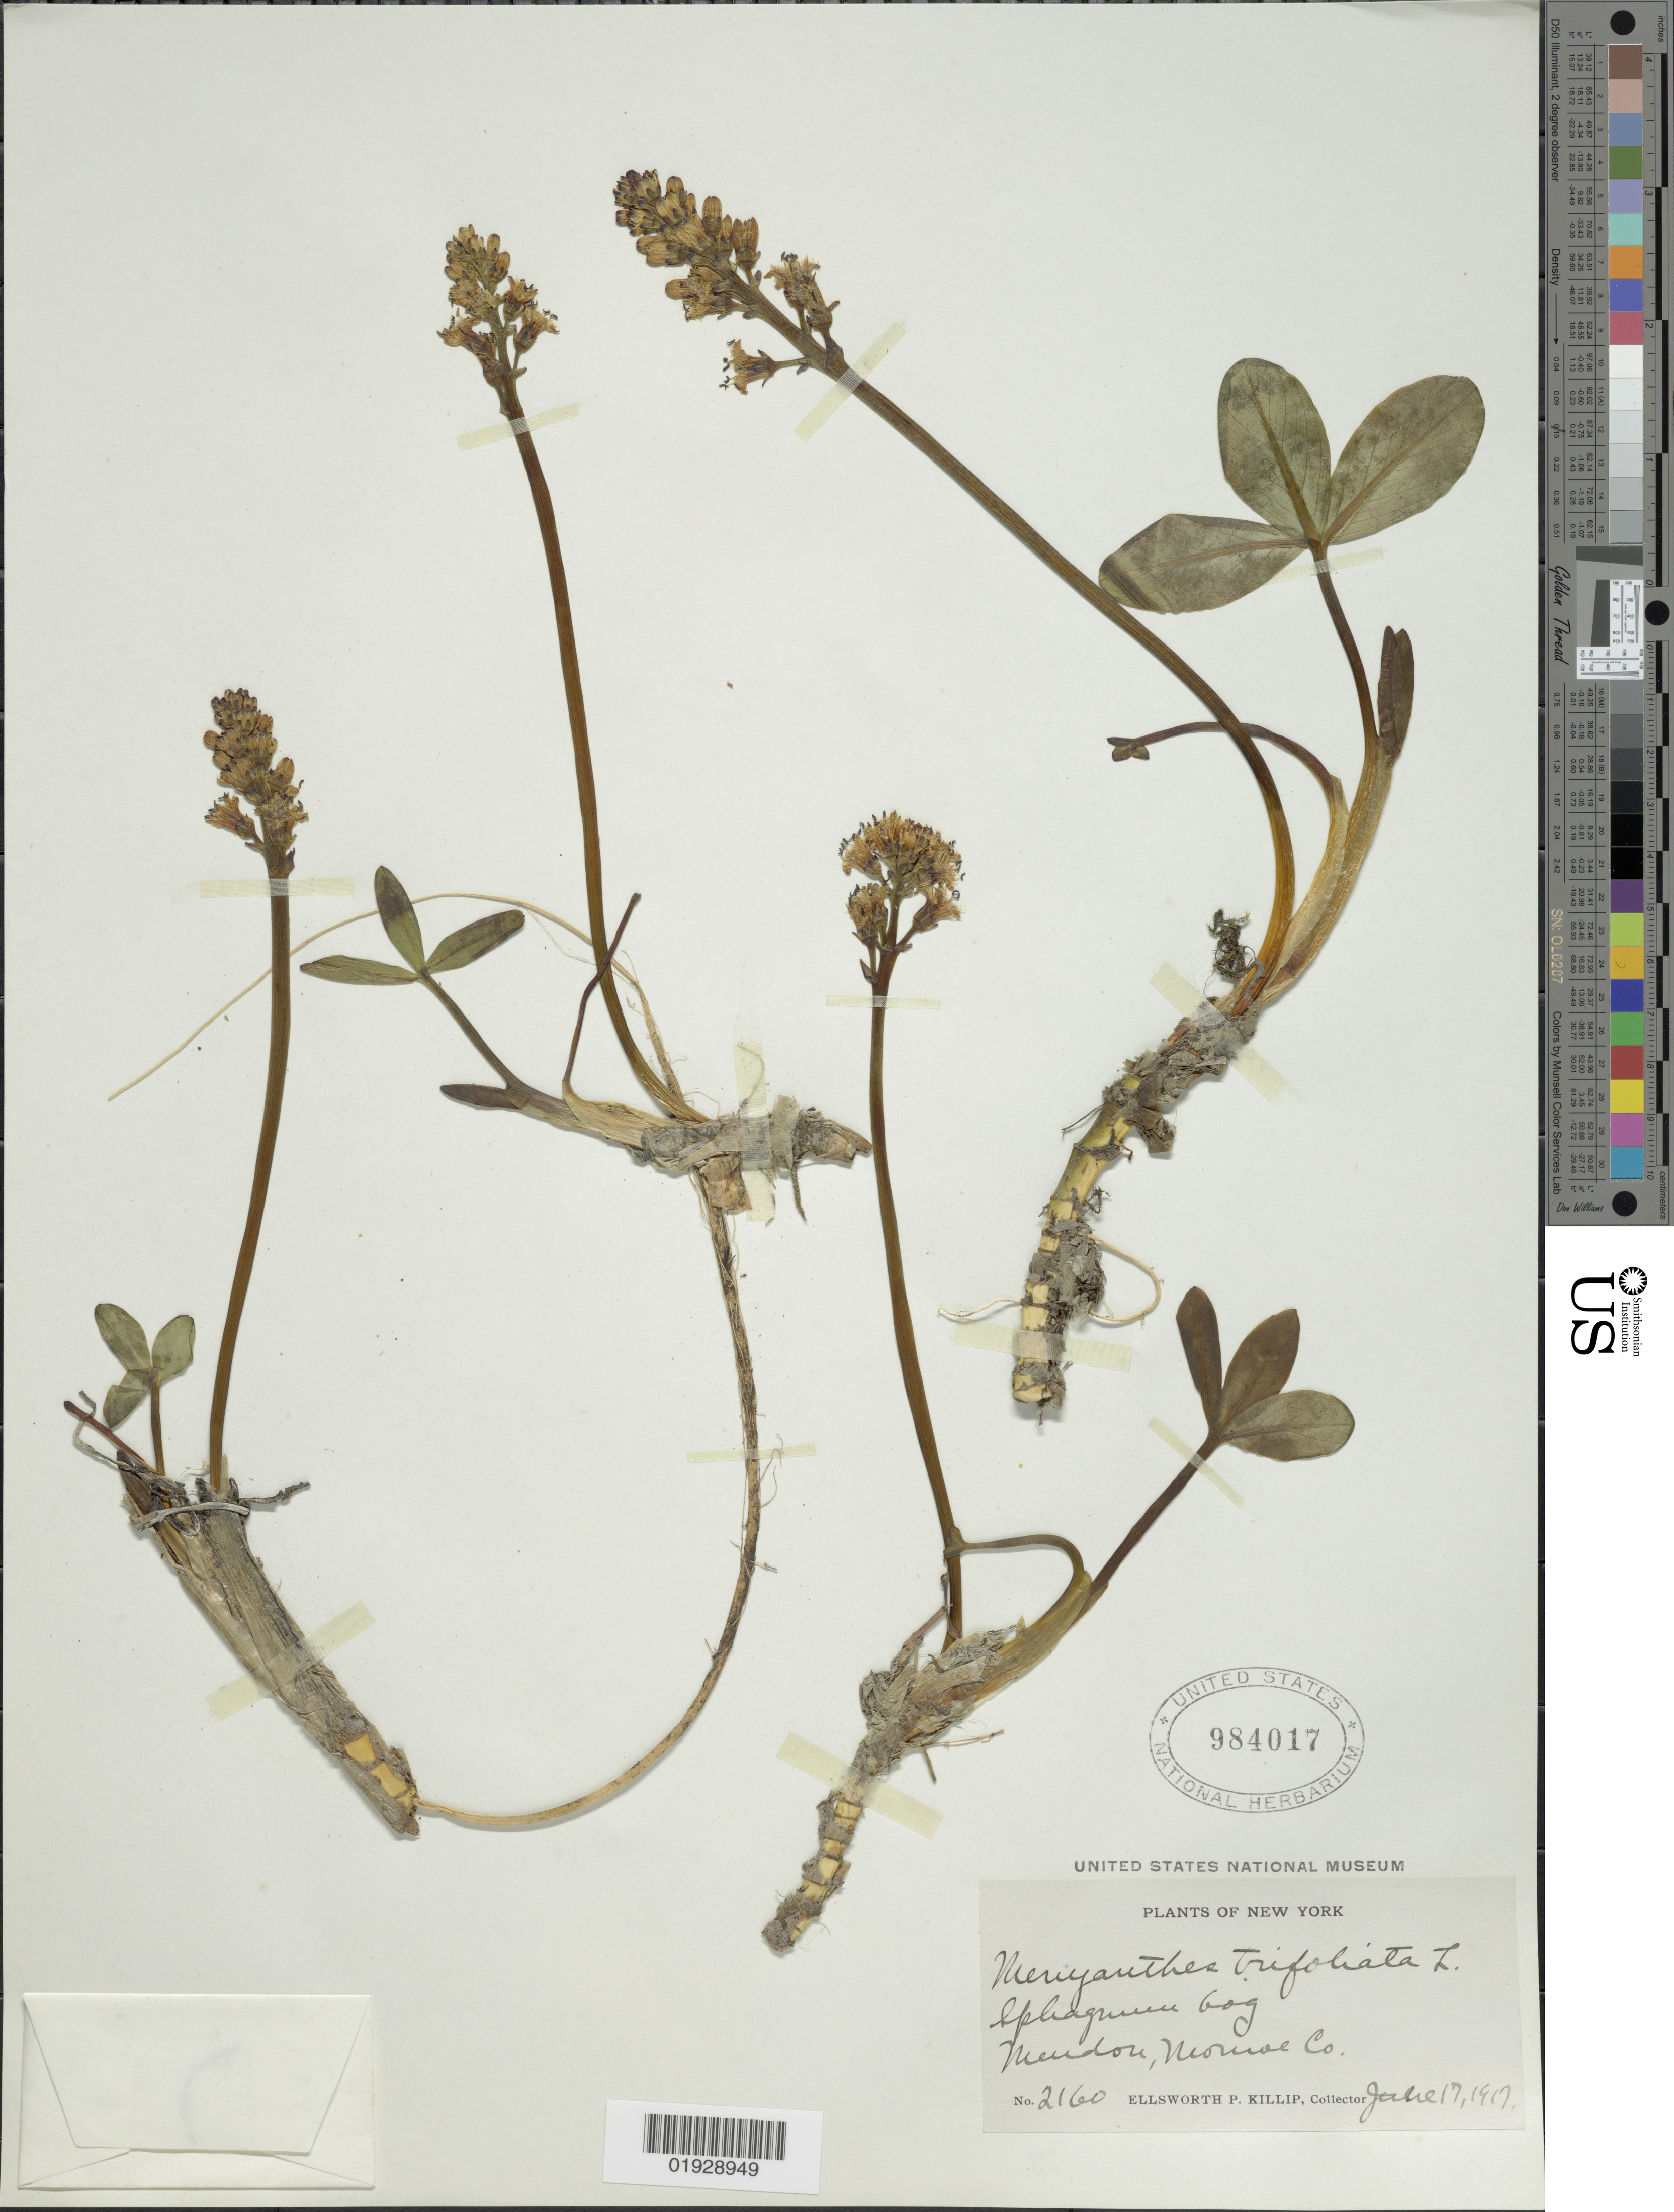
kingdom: Plantae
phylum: Tracheophyta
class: Magnoliopsida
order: Asterales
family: Menyanthaceae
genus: Menyanthes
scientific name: Menyanthes trifoliata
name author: L.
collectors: E. P. Killip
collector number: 2160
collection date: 1917-06-17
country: United States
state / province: New York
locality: Sphagnum bog, Mendon, Monroe Co.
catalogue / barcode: US 984017